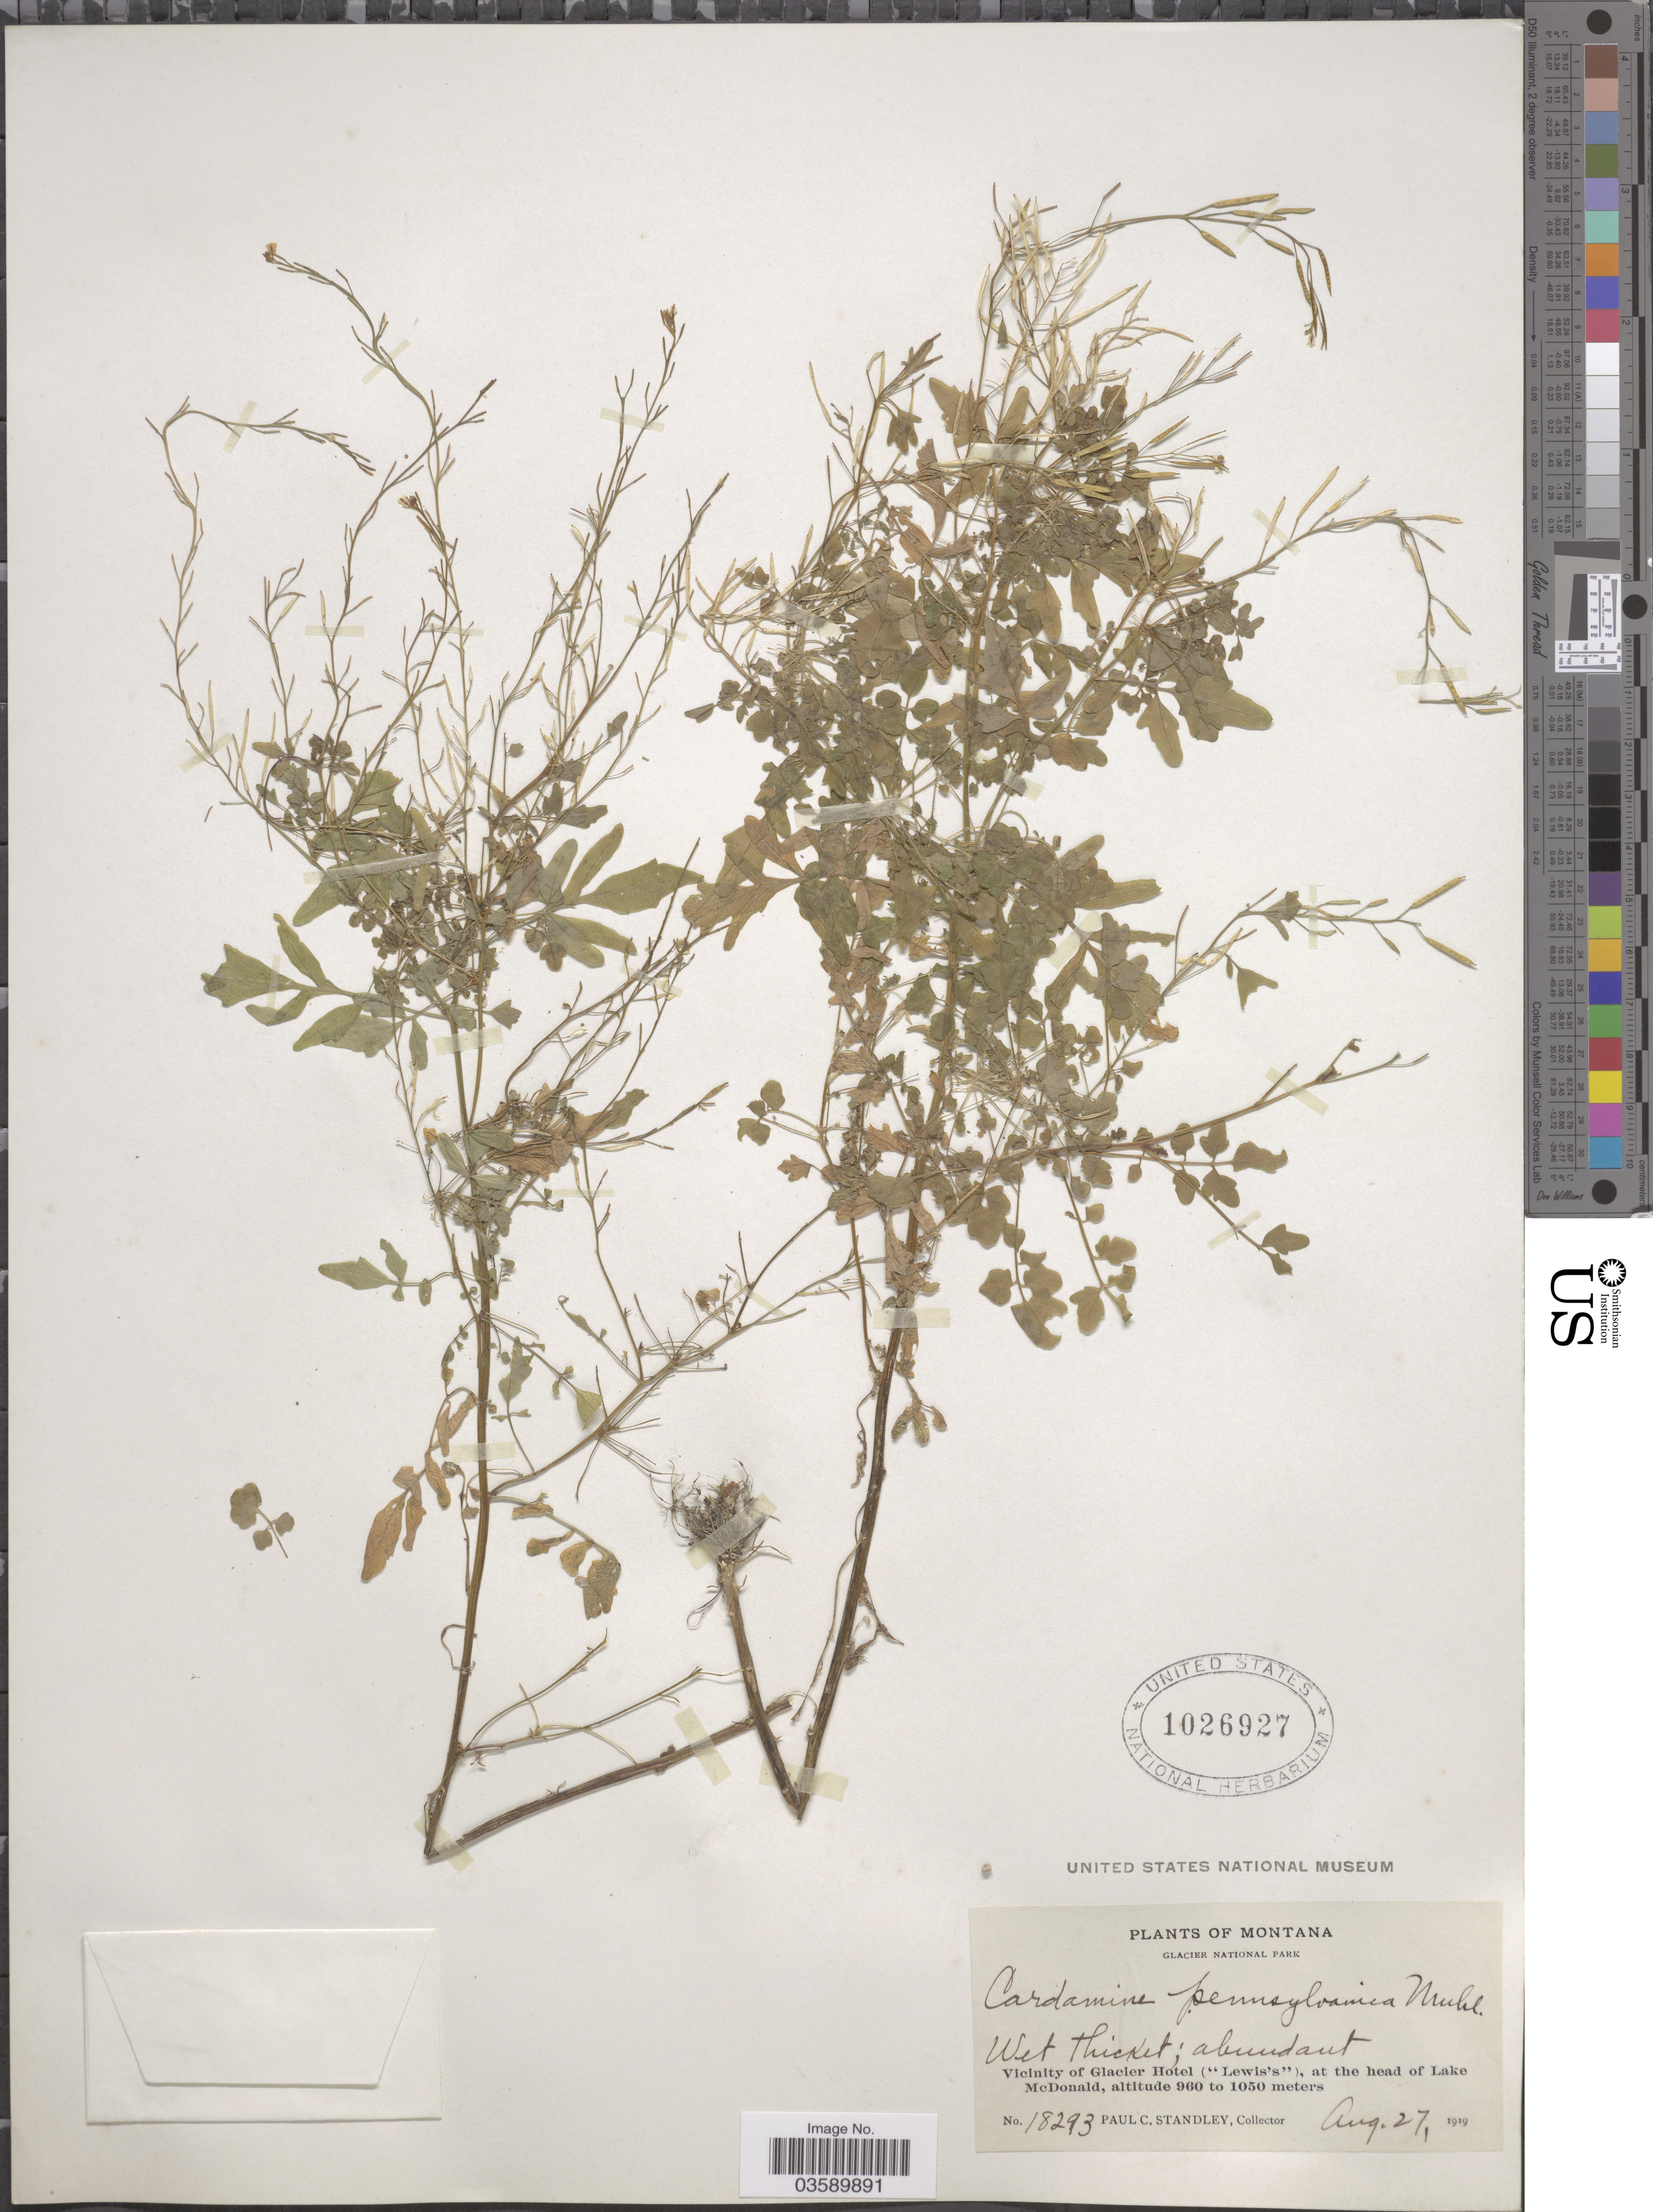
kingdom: Plantae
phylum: Tracheophyta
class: Magnoliopsida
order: Brassicales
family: Brassicaceae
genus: Cardamine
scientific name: Cardamine pensylvanica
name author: Muhl. ex Willd.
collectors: P. C. Standley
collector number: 18293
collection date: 1919-08-27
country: United States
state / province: Montana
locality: Glacier National Park. Vicinity of Glacier Hotel ("Lewis's"), at the head of Lake McDonald.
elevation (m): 960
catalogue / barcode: US 1026927